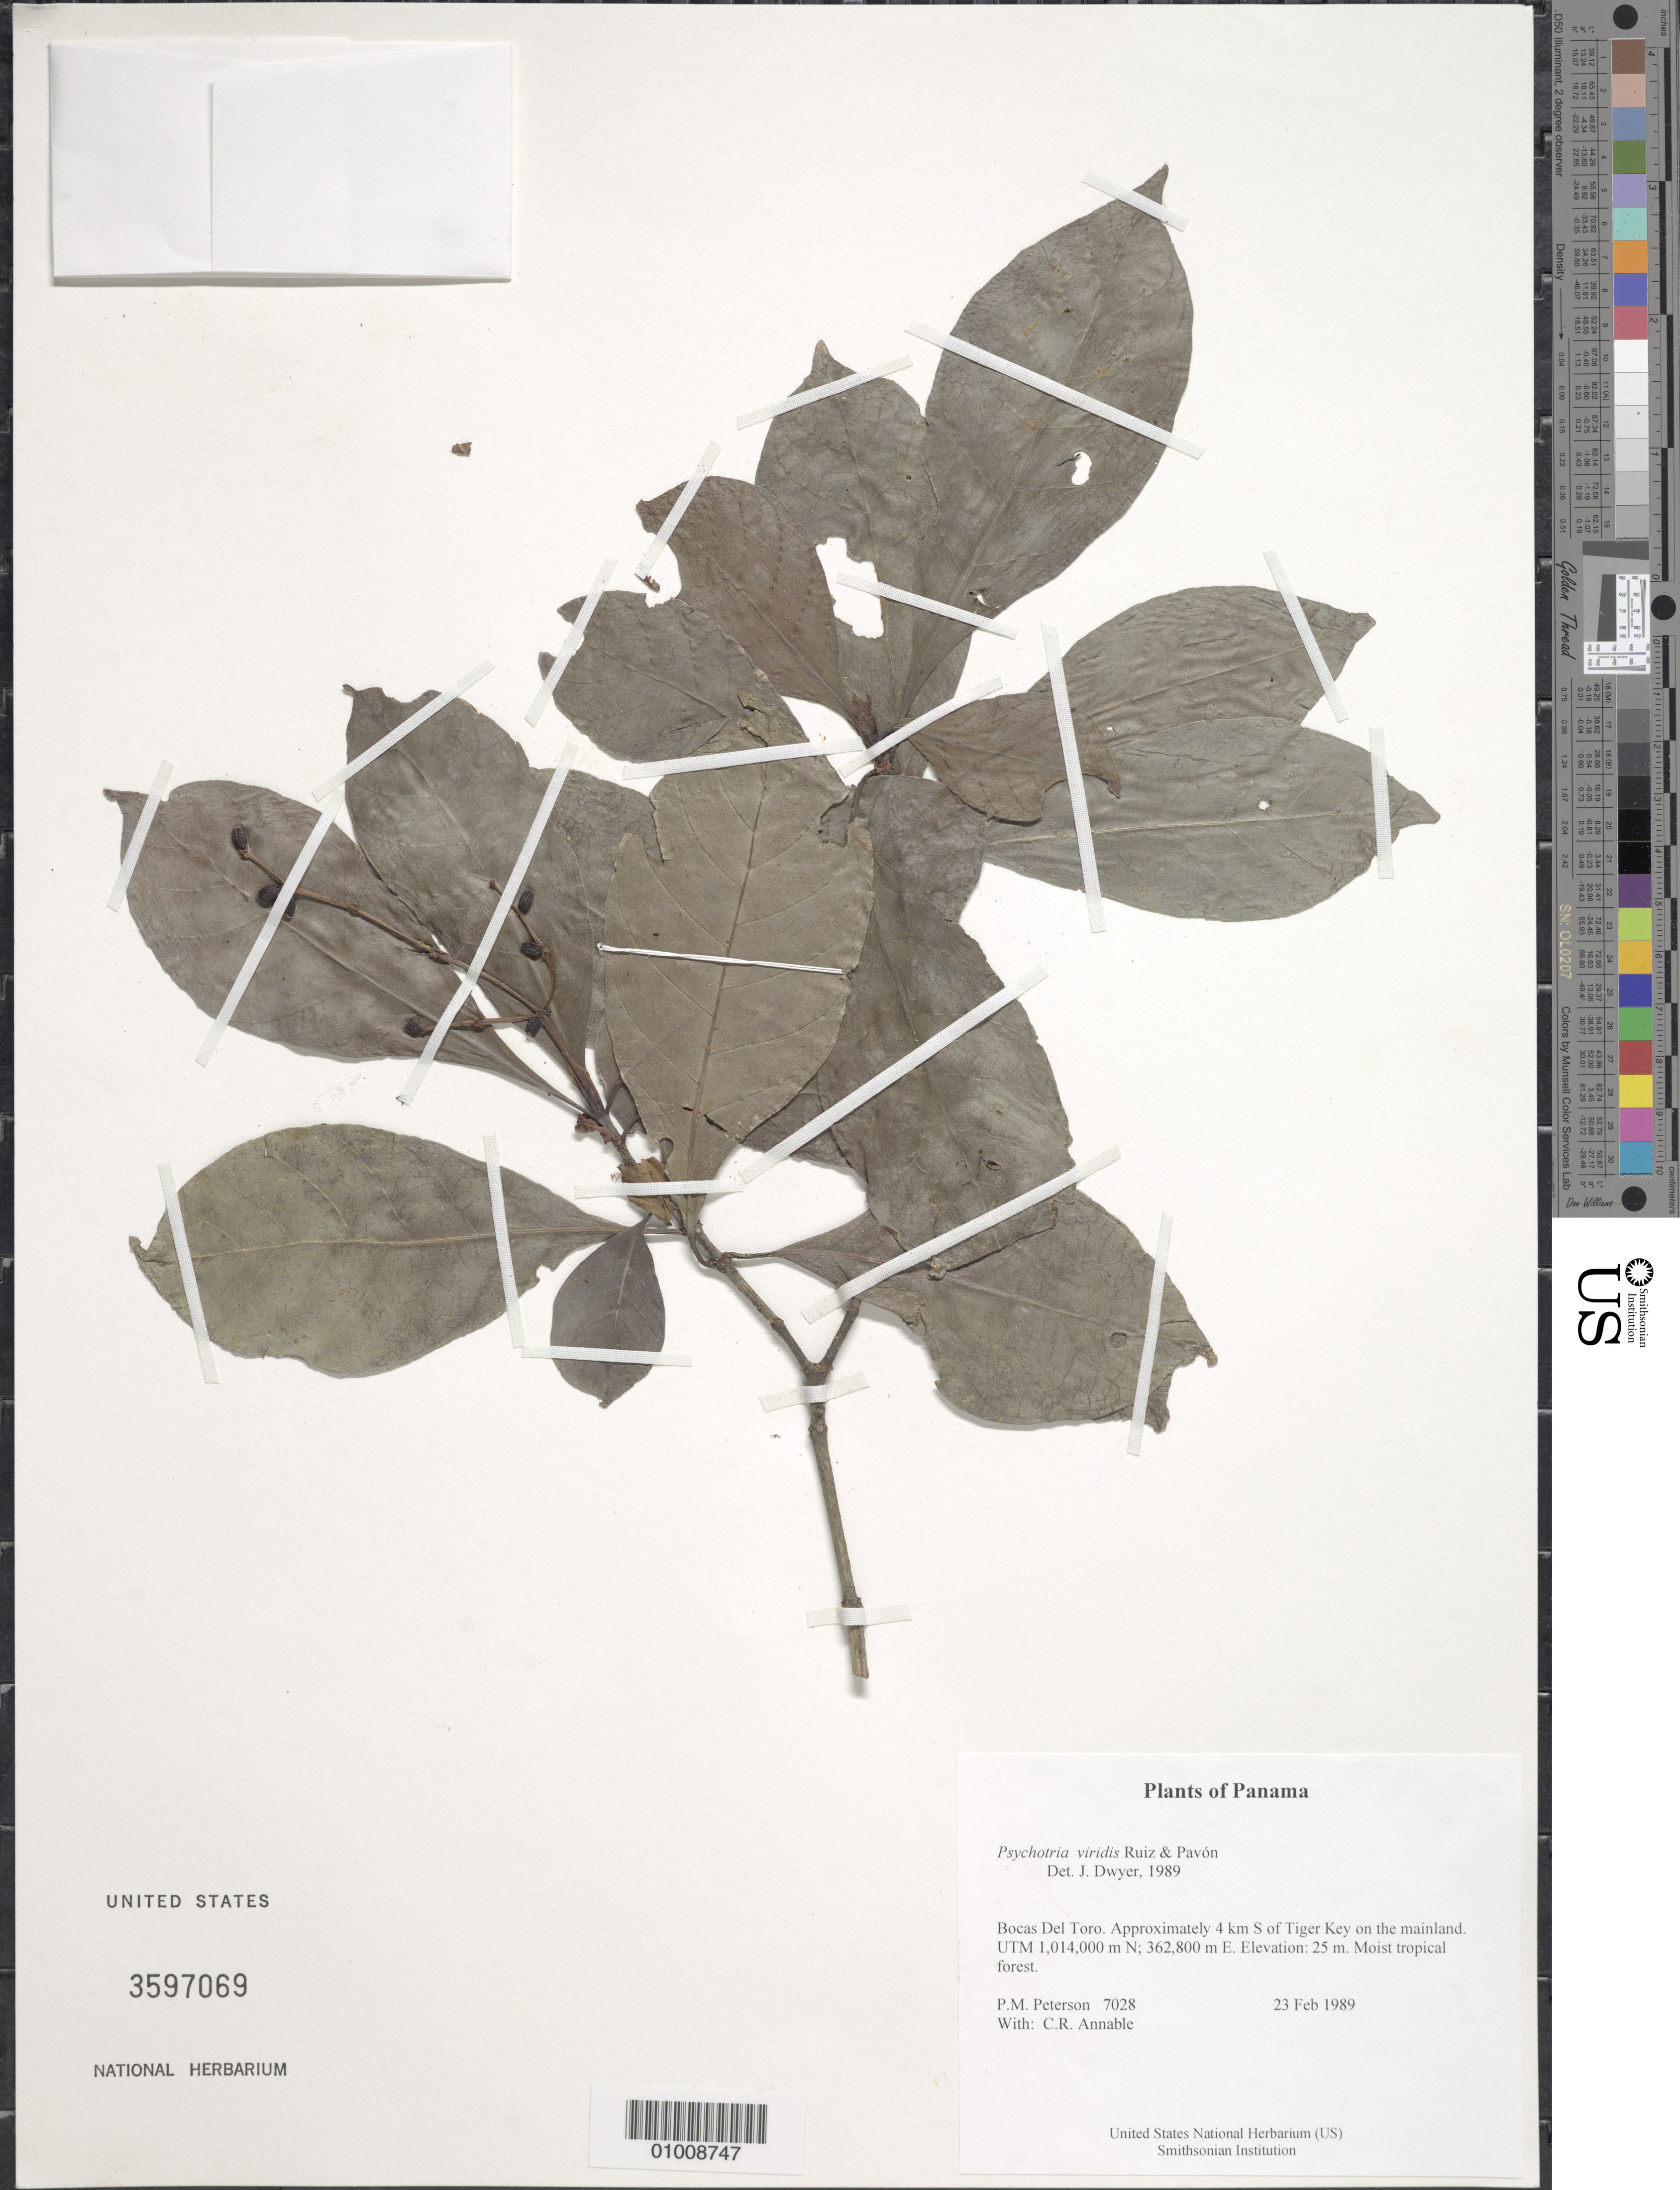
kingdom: Plantae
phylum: Tracheophyta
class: Magnoliopsida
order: Gentianales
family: Rubiaceae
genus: Psychotria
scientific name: Psychotria viridis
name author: Ruiz & Pav.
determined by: Dwyer, J.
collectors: P. M. Peterson & C. R. Annable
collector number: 07028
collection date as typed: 23 Feb 1989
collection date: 1989-02-23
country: Panama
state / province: Bocas del Toro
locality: Approximately 4 km S of Tiger Key on the mainland. UTM 1,014,000 m N; 362,800 m E.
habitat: Moist tropical forest.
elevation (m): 25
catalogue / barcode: US 3597069